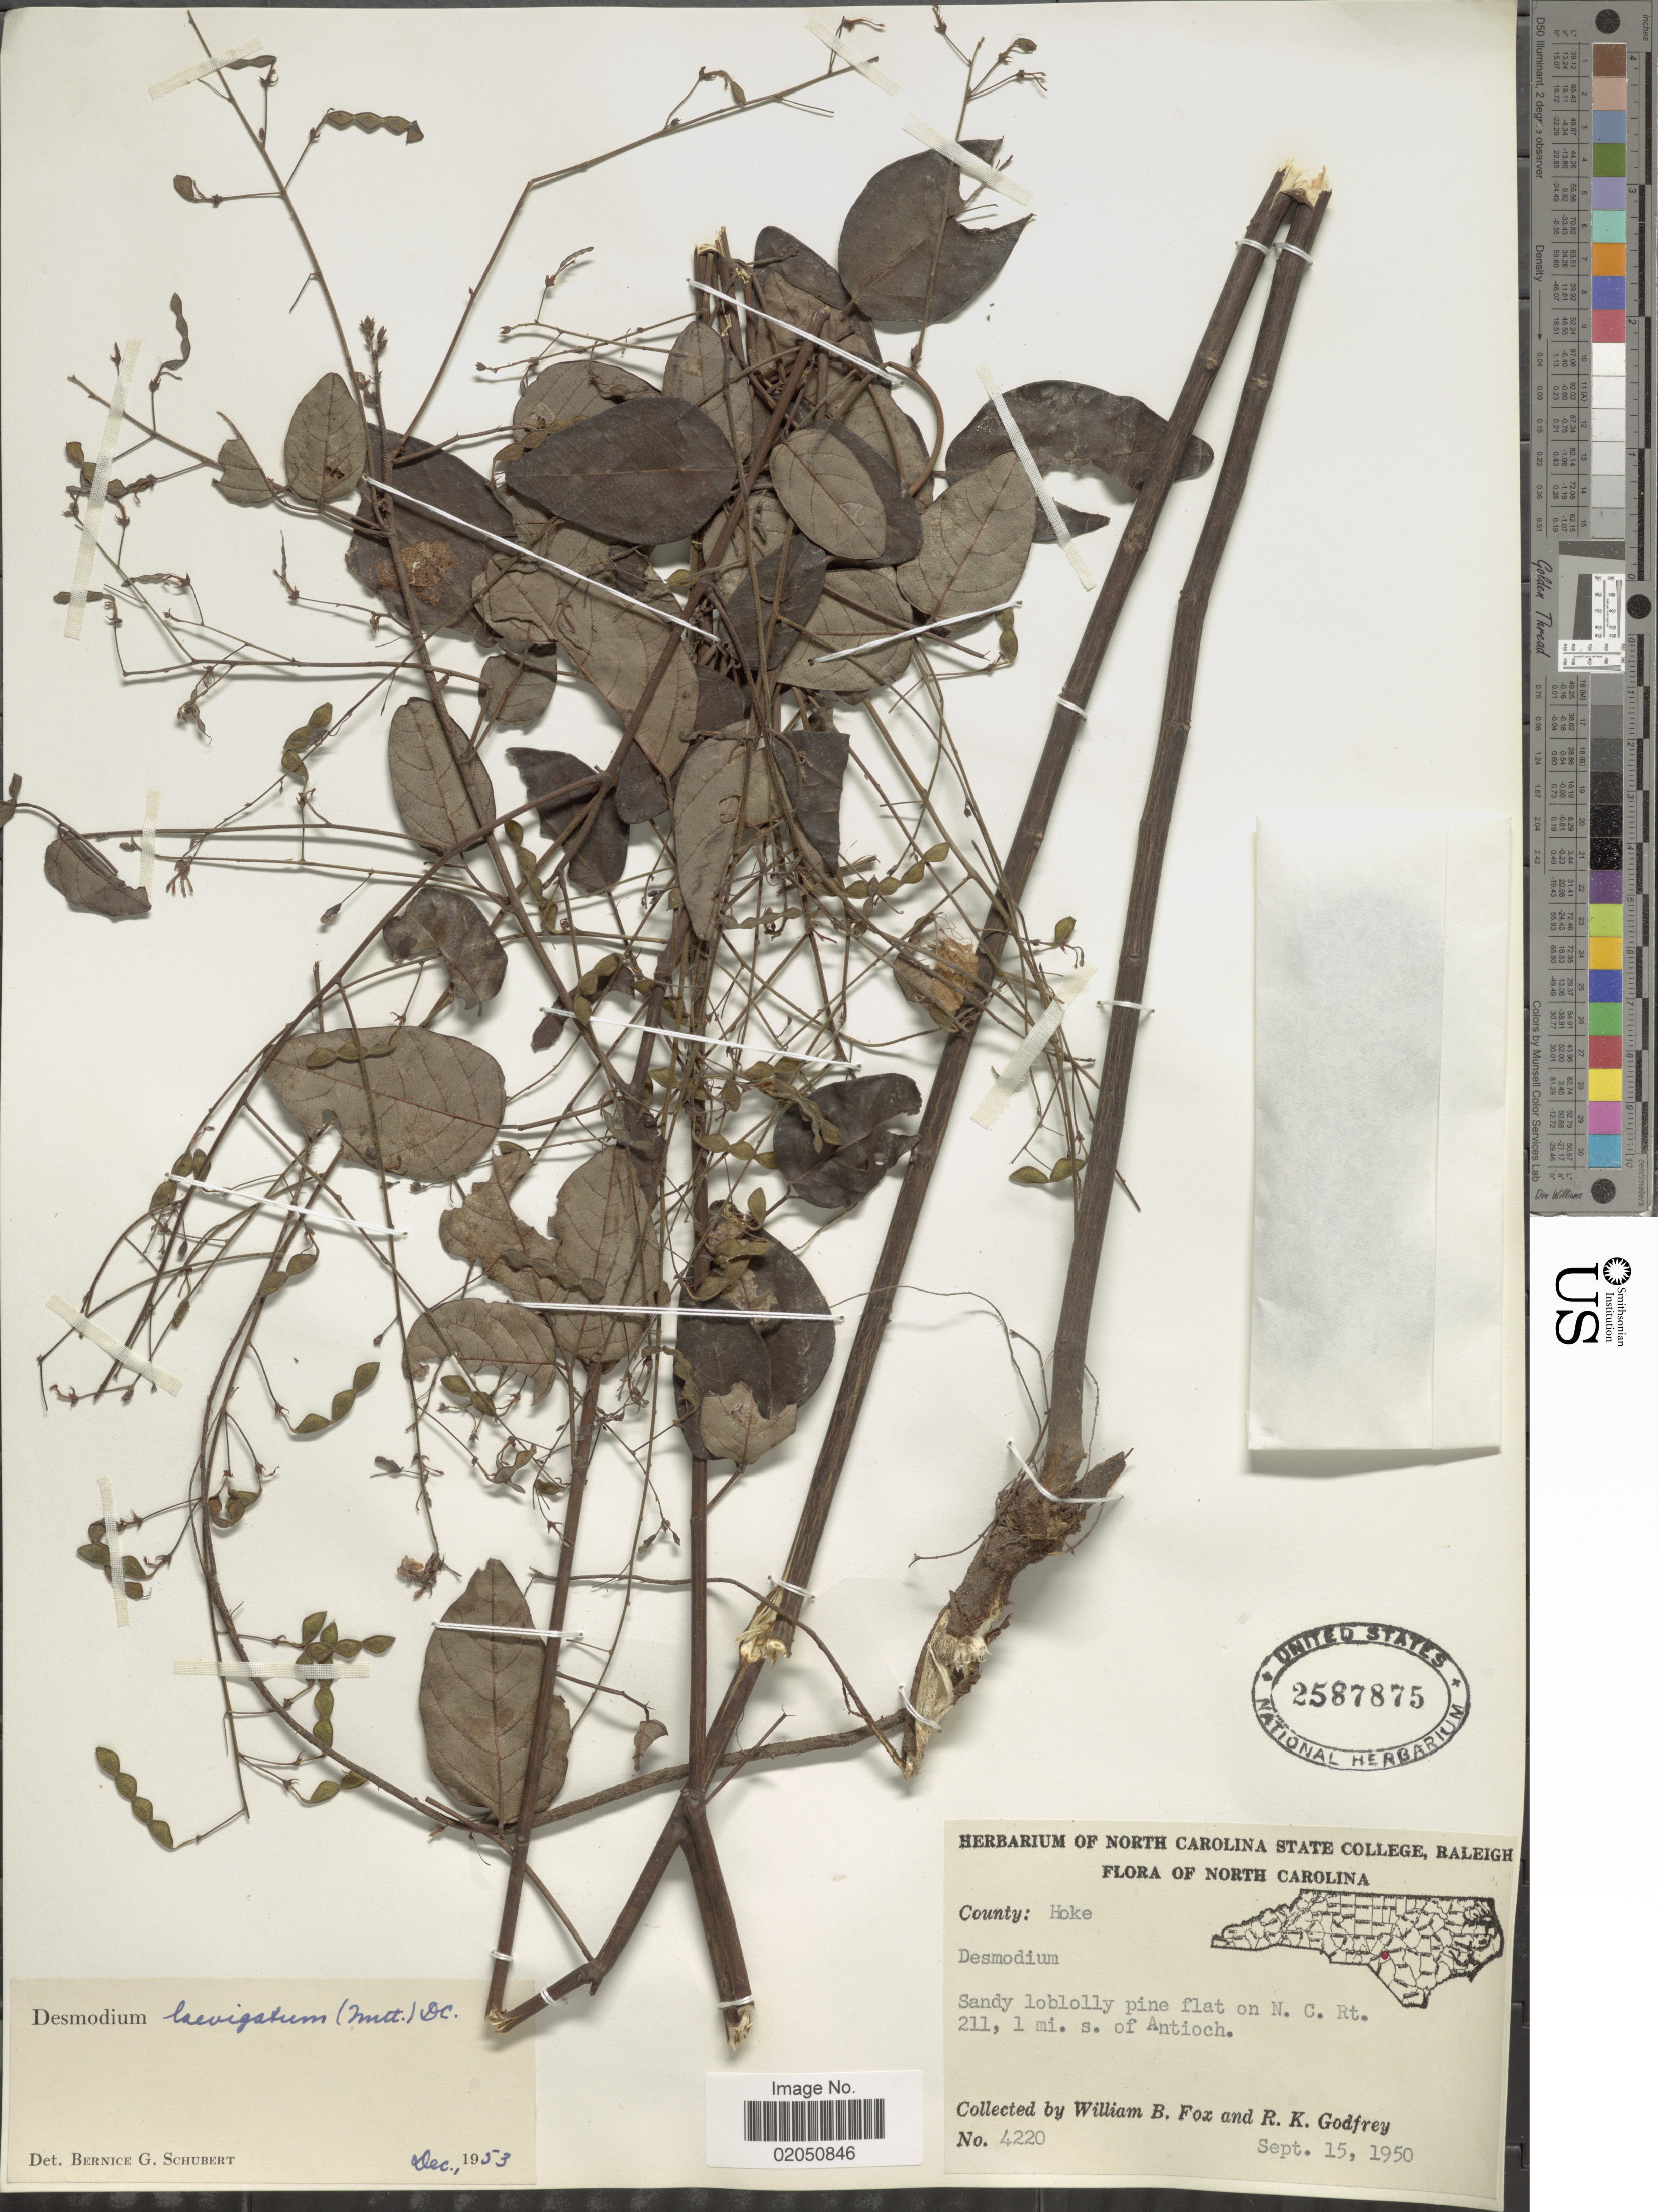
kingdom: Plantae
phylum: Tracheophyta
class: Magnoliopsida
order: Fabales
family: Fabaceae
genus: Desmodium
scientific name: Desmodium laevigatum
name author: (Nutt.) DC.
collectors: W. B. Fox & R. K. Godfrey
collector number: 4220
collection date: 1950-09-15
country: United States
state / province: North Carolina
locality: County: Hoke, Sandy loblolly pine flat on N.C. Rt. 211, 1 mi s. of Antioch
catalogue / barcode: US 2587875